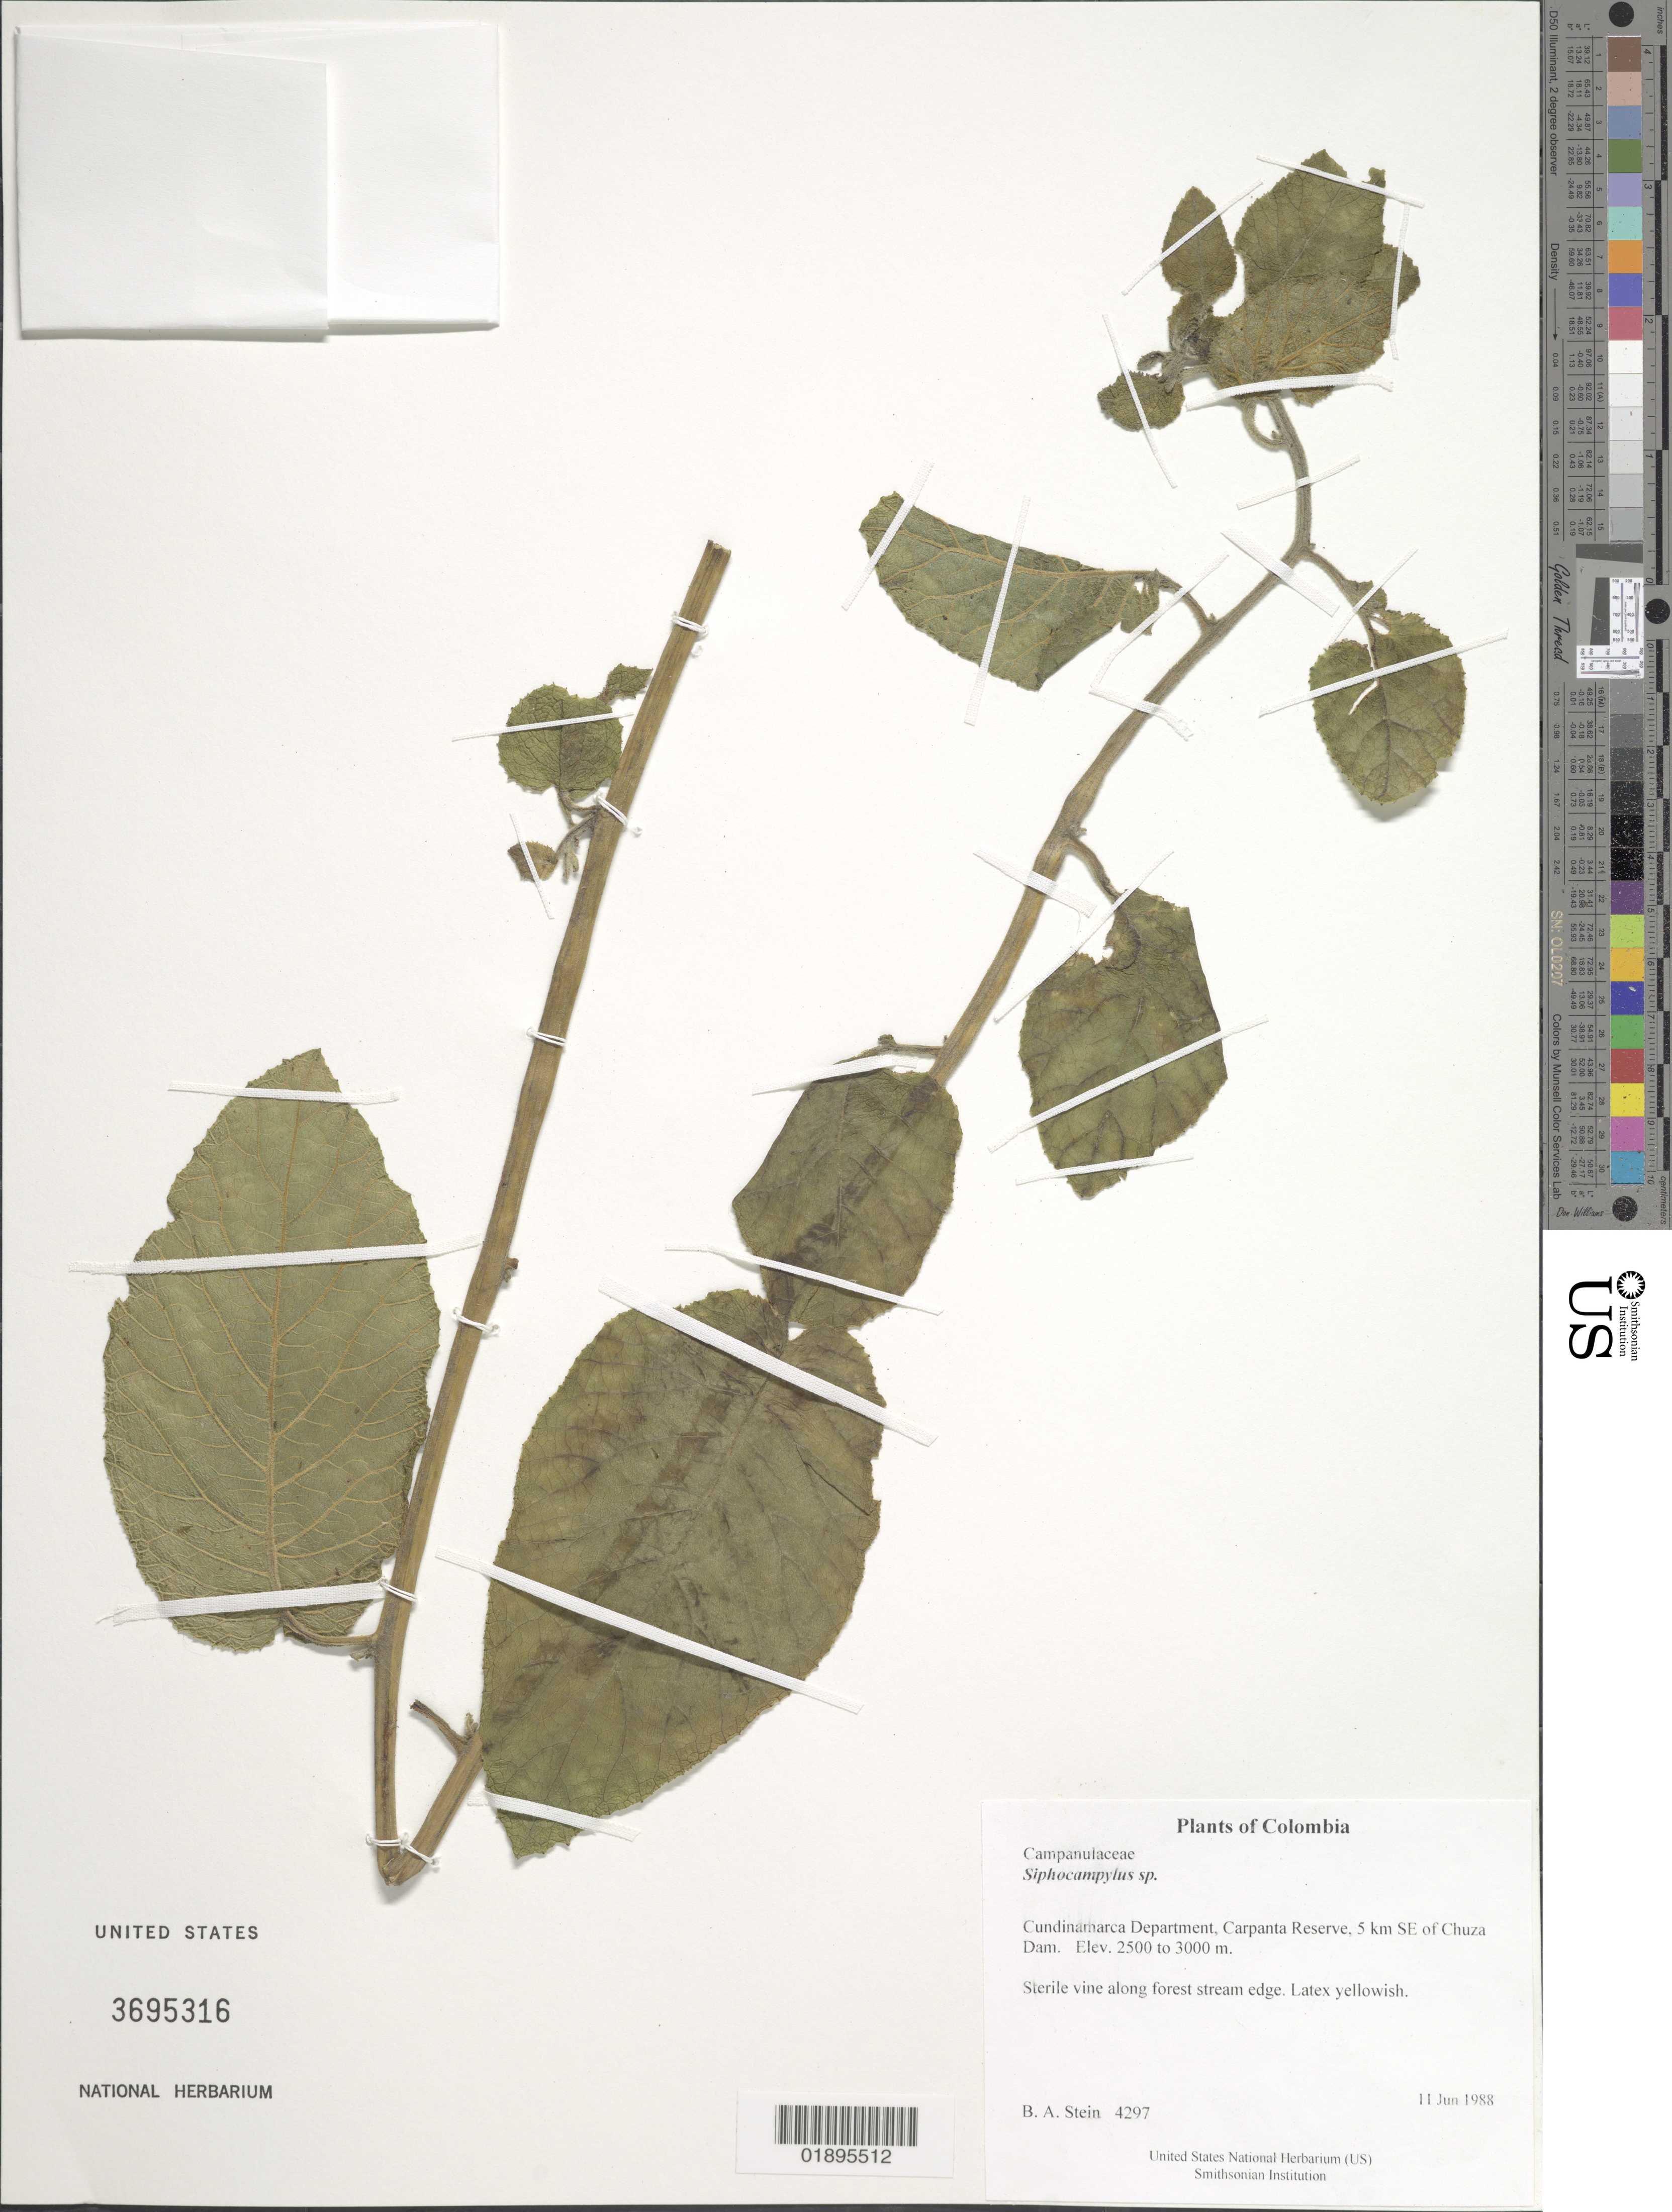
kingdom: Plantae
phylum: Tracheophyta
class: Magnoliopsida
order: Asterales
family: Campanulaceae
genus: Siphocampylus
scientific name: Siphocampylus sp.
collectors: B. A. Stein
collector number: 4297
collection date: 1988-06-11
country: Colombia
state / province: Cundinamarca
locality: Carpanta Reserve, 5 km SE of Chuza Dam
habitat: Along forest stream edge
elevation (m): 2500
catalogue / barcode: US 3695316